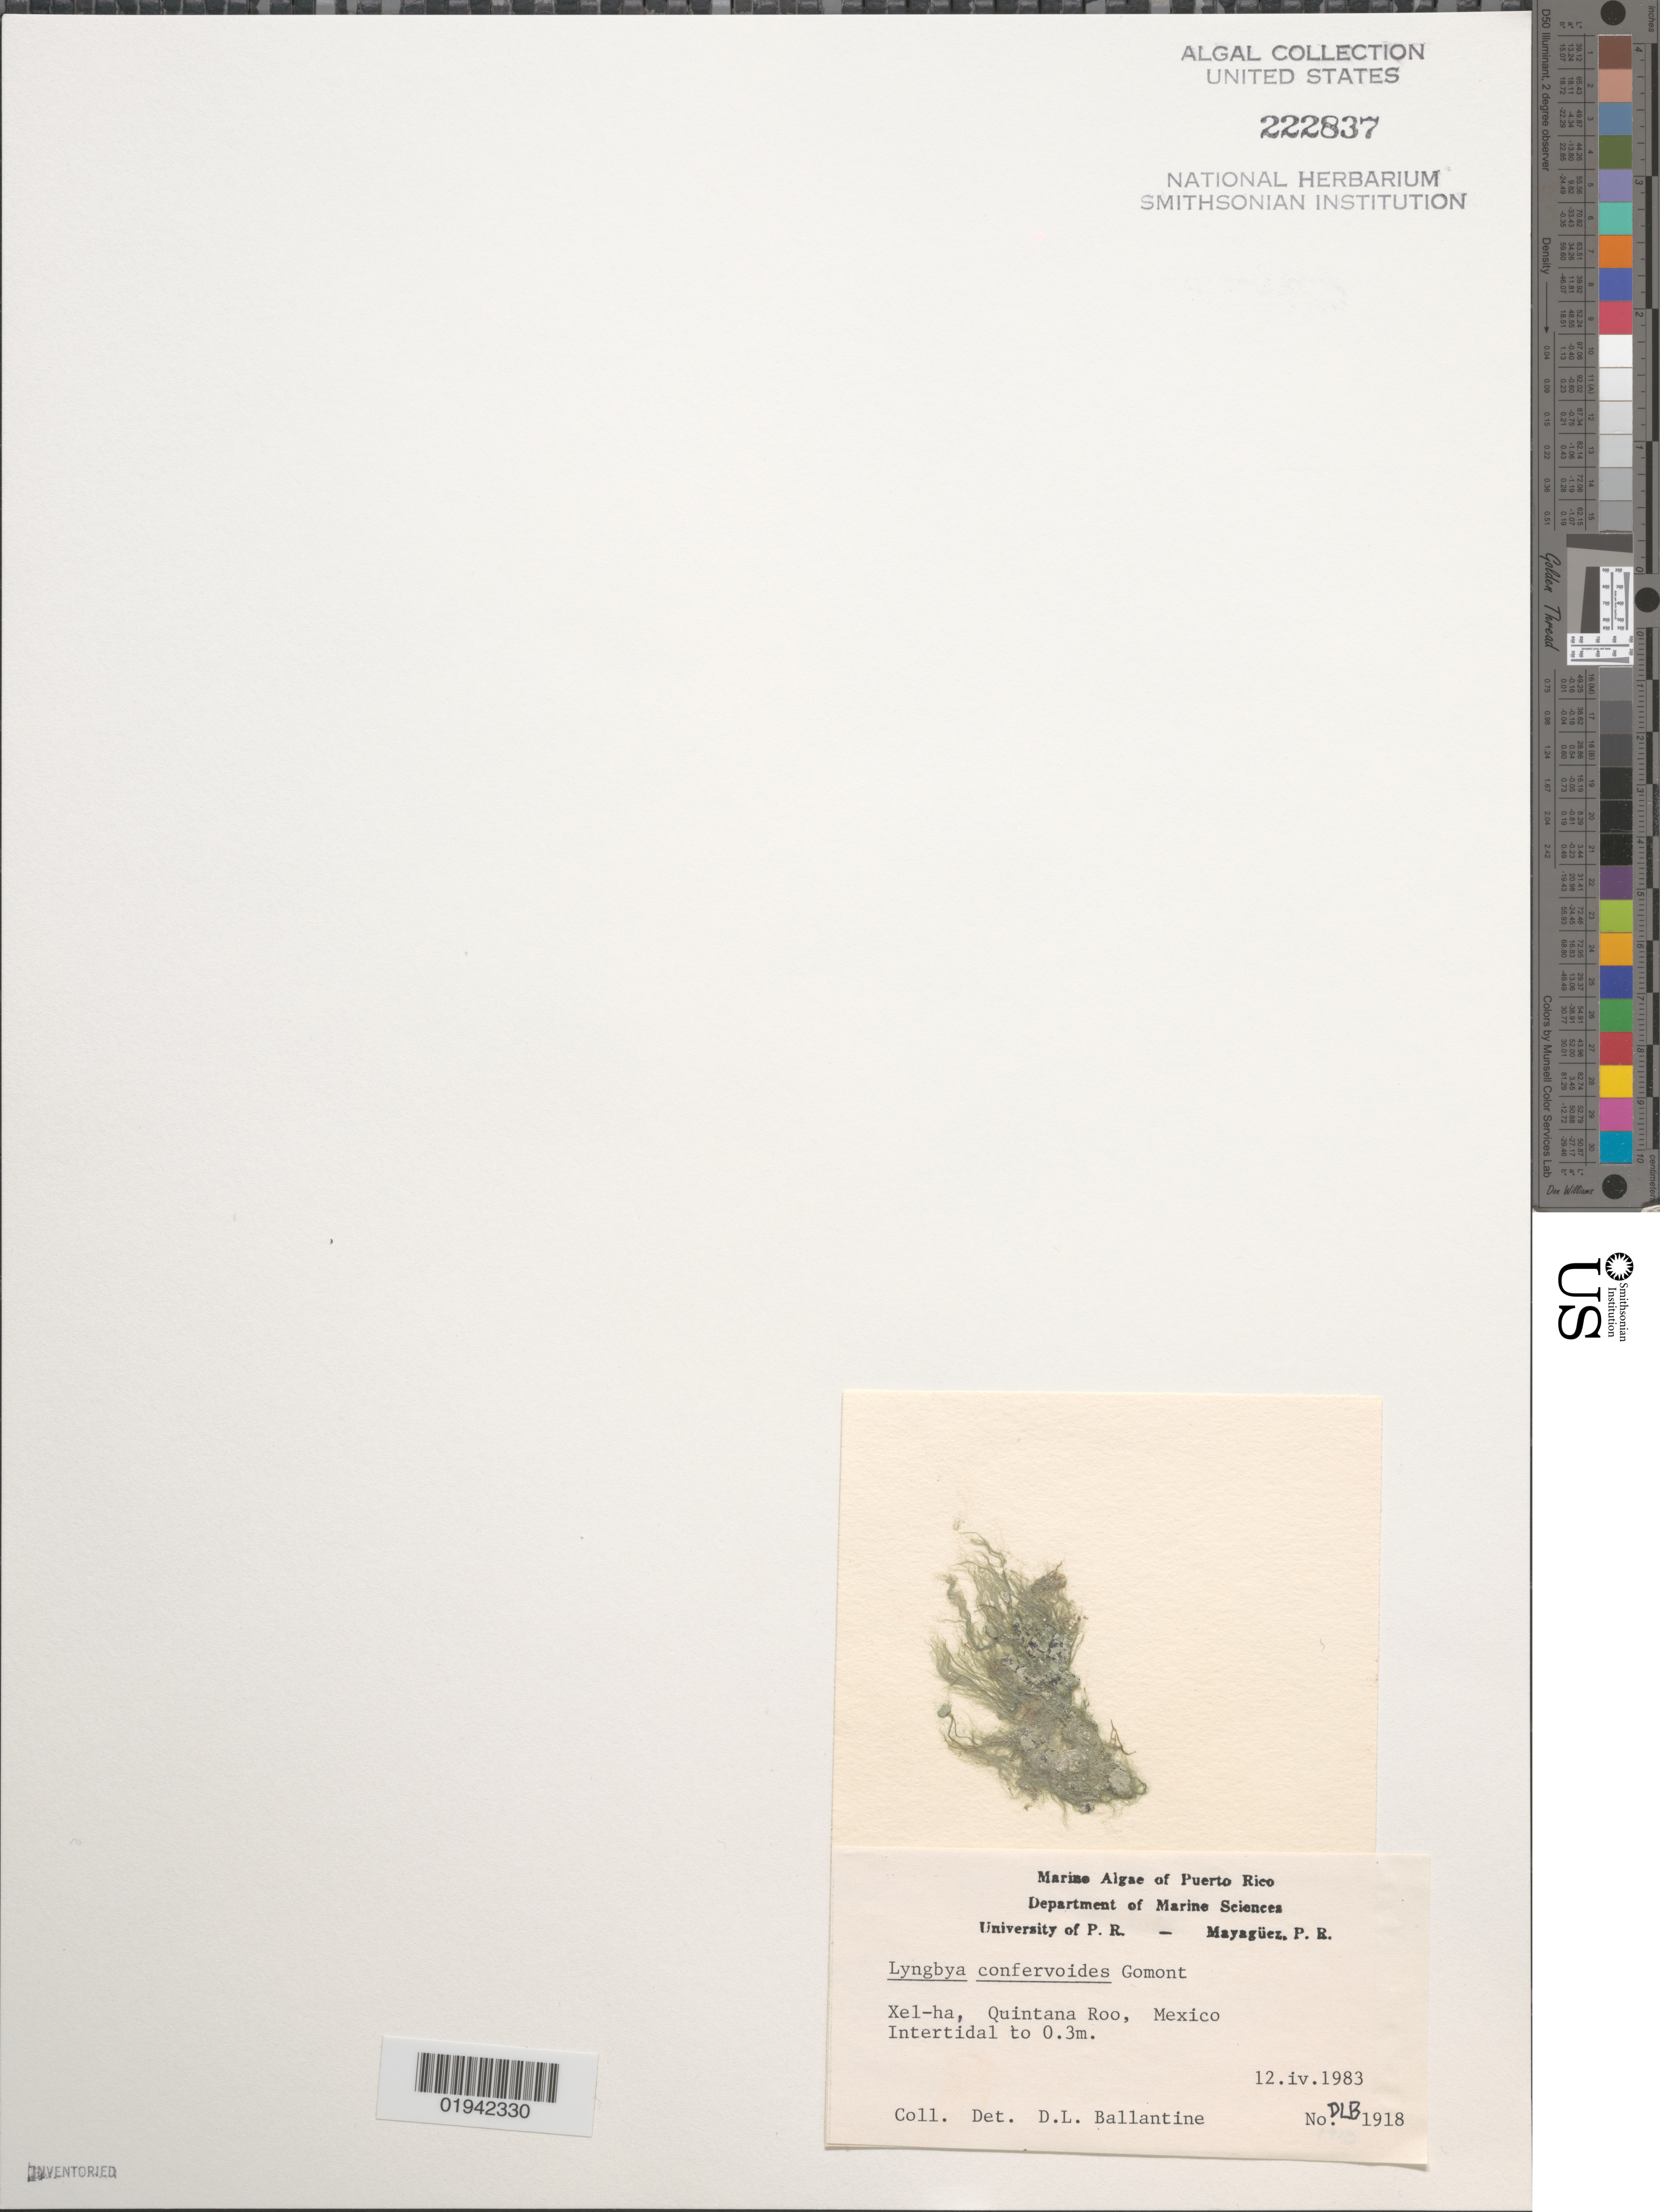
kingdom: Bacteria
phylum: Cyanobacteria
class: Cyanobacteriia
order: Cyanobacteriales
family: Microcoleaceae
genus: Lyngbya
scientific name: Lyngbya confervoides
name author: C. Agardh ex Gomont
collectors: D.L. Ballantine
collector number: DLB1918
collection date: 1918-04-12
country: Mexico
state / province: Quintana Roo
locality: Xel-ha.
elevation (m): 0.3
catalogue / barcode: US 222837